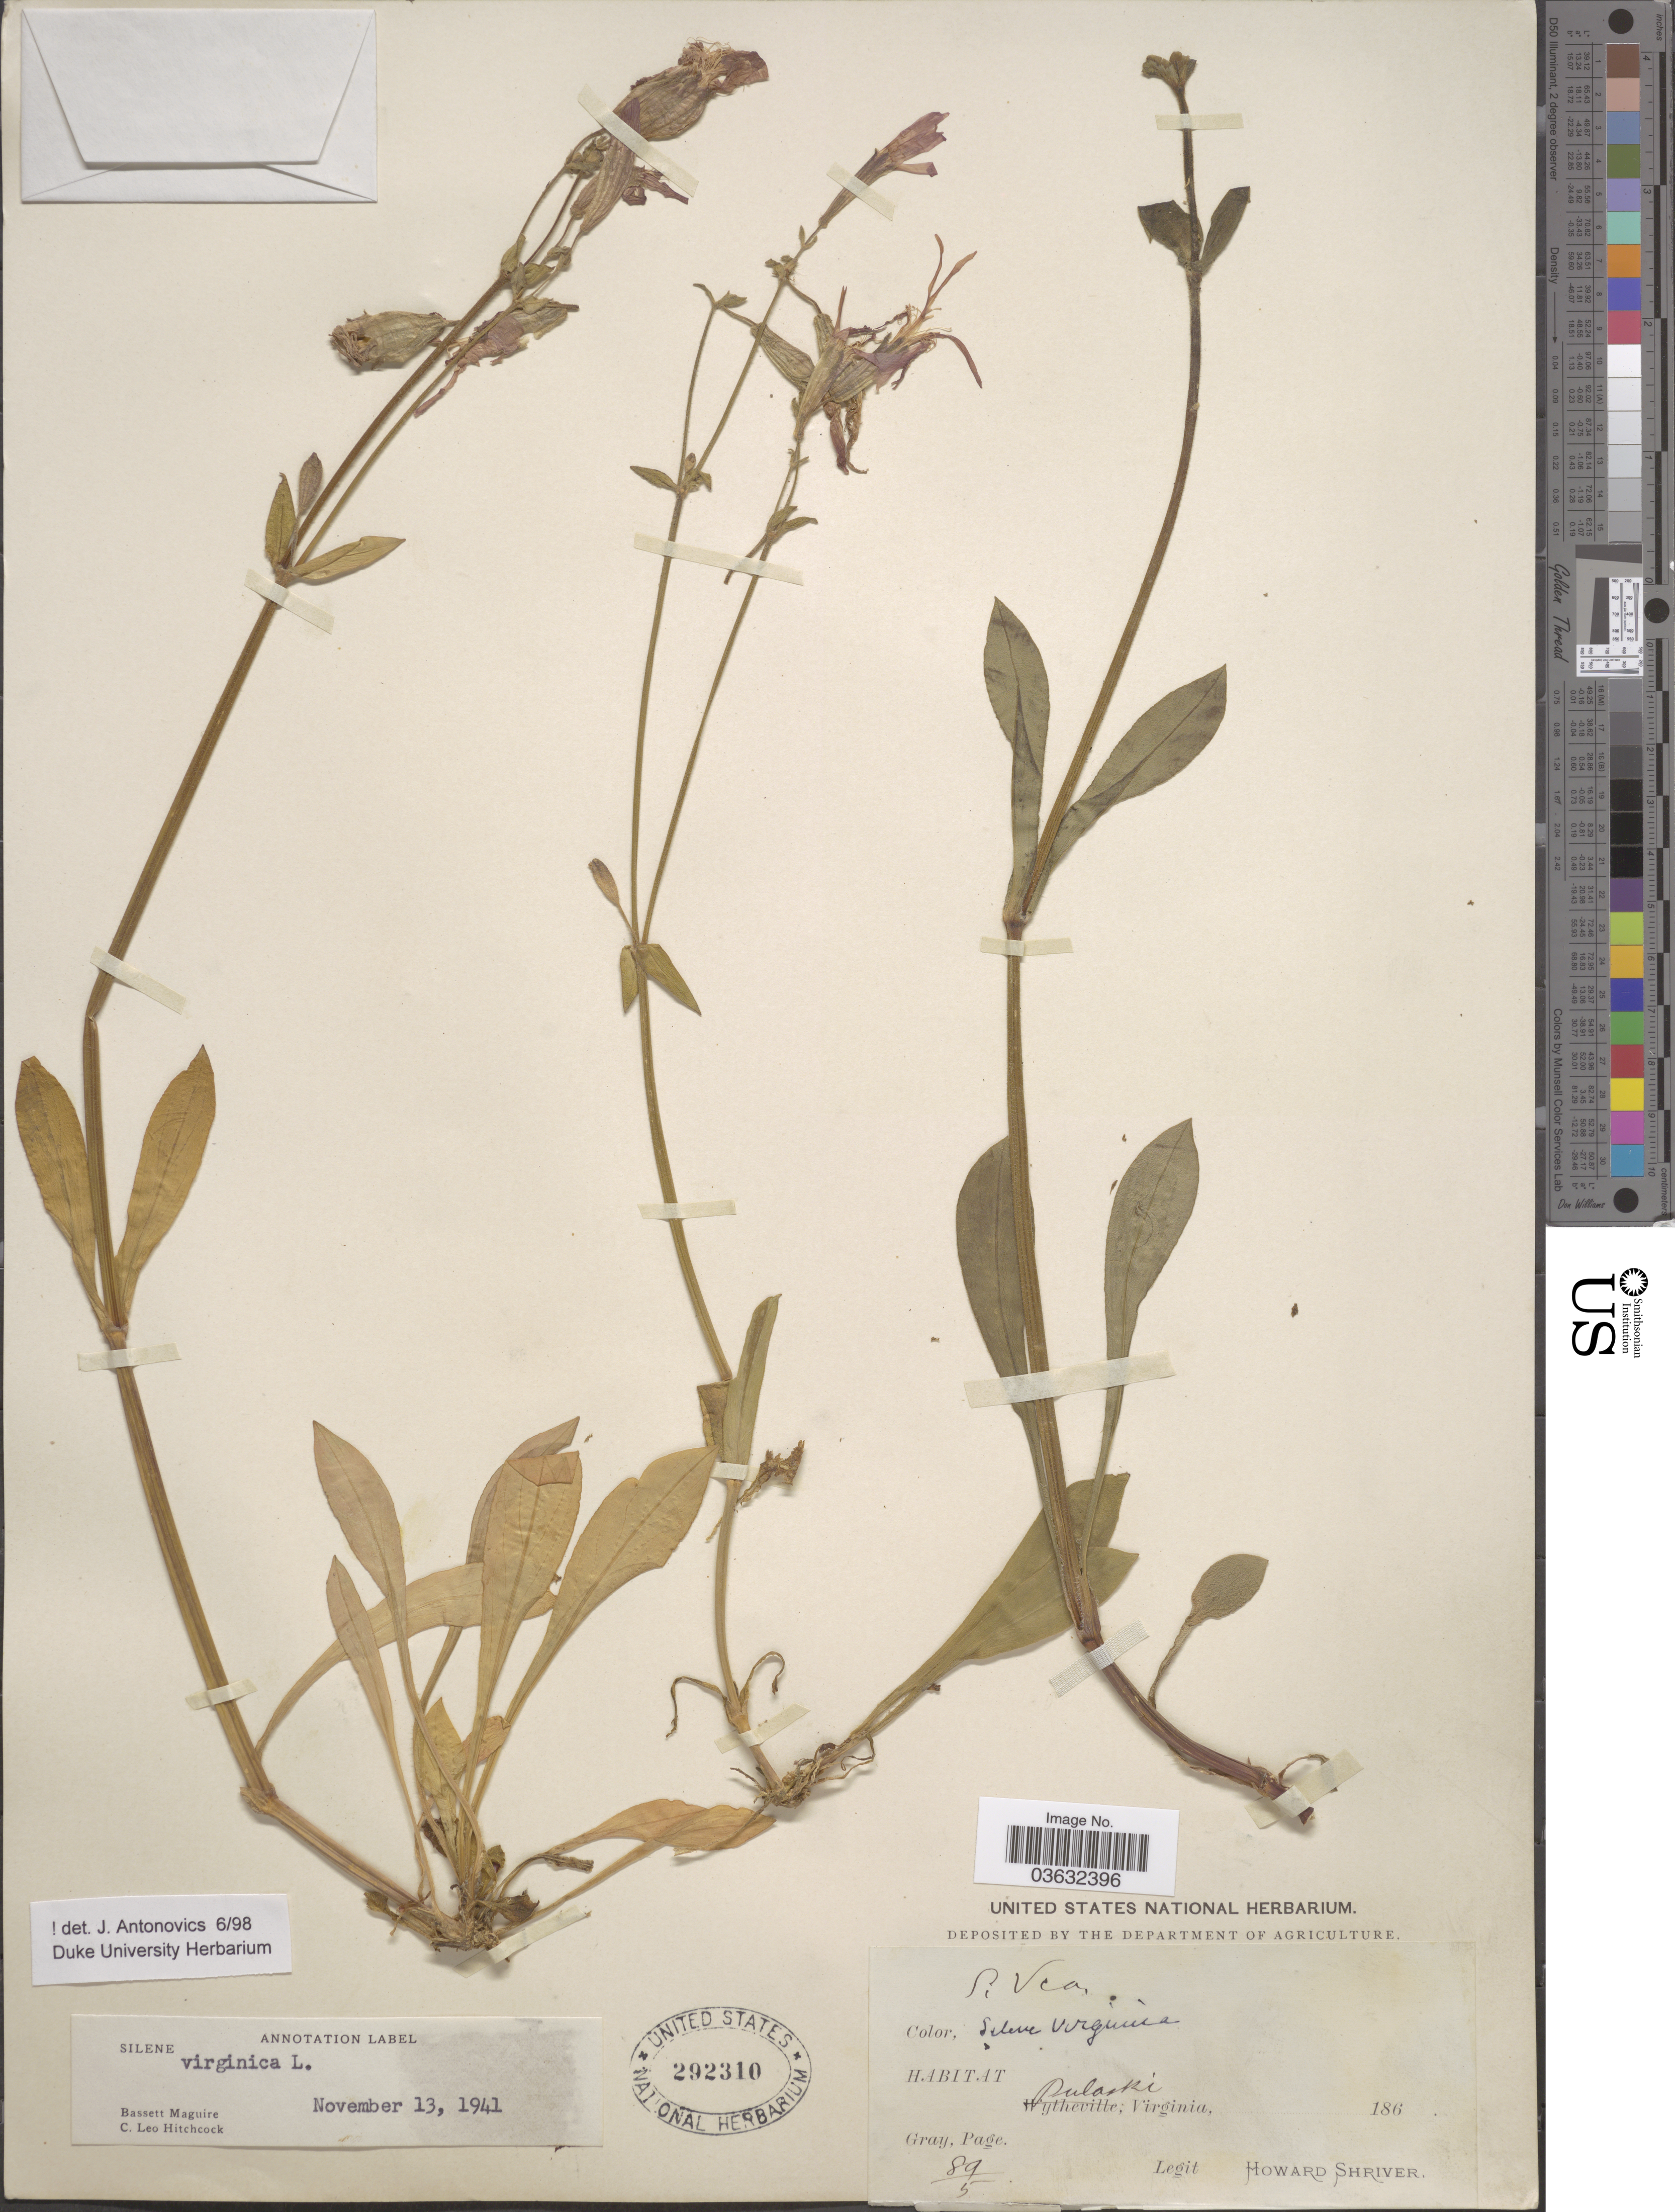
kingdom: Plantae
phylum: Tracheophyta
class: Magnoliopsida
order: Caryophyllales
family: Caryophyllaceae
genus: Silene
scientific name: Silene virginica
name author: L.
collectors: H. Shriver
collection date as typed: Transcribed d/m/y: /5/89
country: United States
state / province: Virginia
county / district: Pulaski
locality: Pulaski.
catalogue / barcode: US 292310